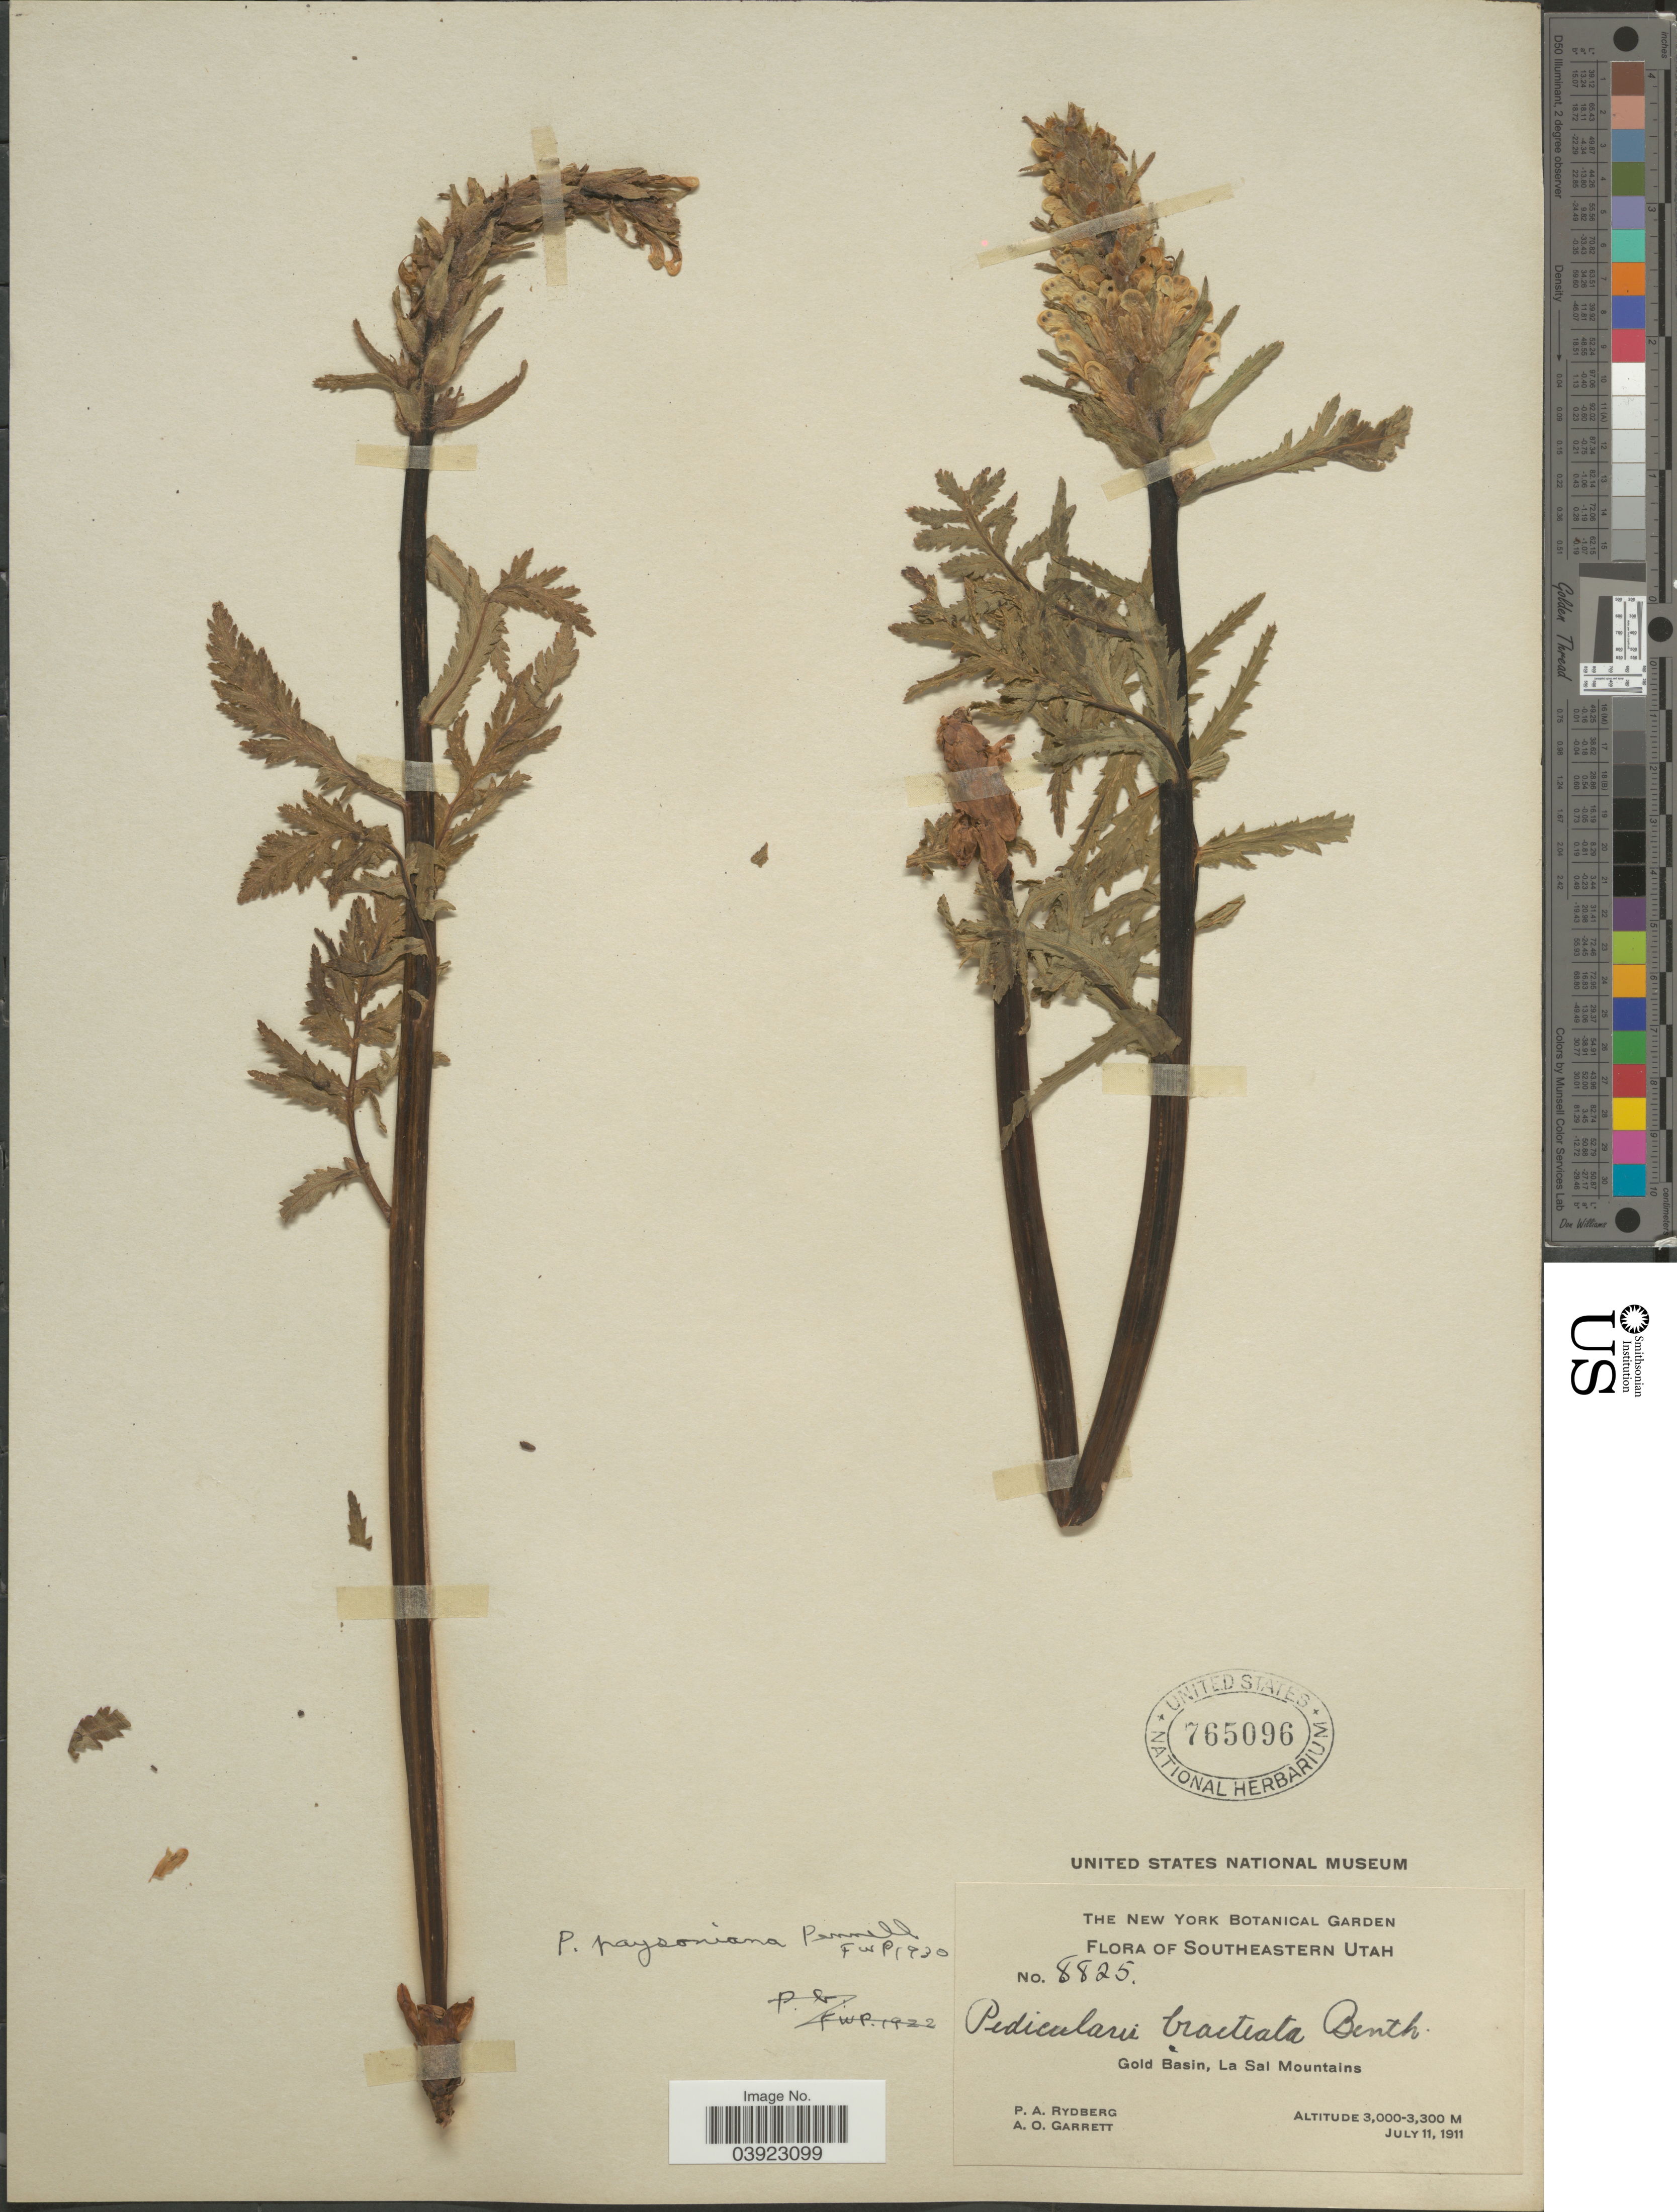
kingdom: Plantae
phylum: Tracheophyta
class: Magnoliopsida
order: Lamiales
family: Orobanchaceae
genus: Pedicularis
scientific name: Pedicularis paysoniana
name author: Pennell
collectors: P. A. Rydberg & A. O. Garrett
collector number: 8825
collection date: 1911-07-11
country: United States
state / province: Utah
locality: Southeastern Utah. Gold Basin La Sa Mountains.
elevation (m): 3000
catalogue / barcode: US 765096